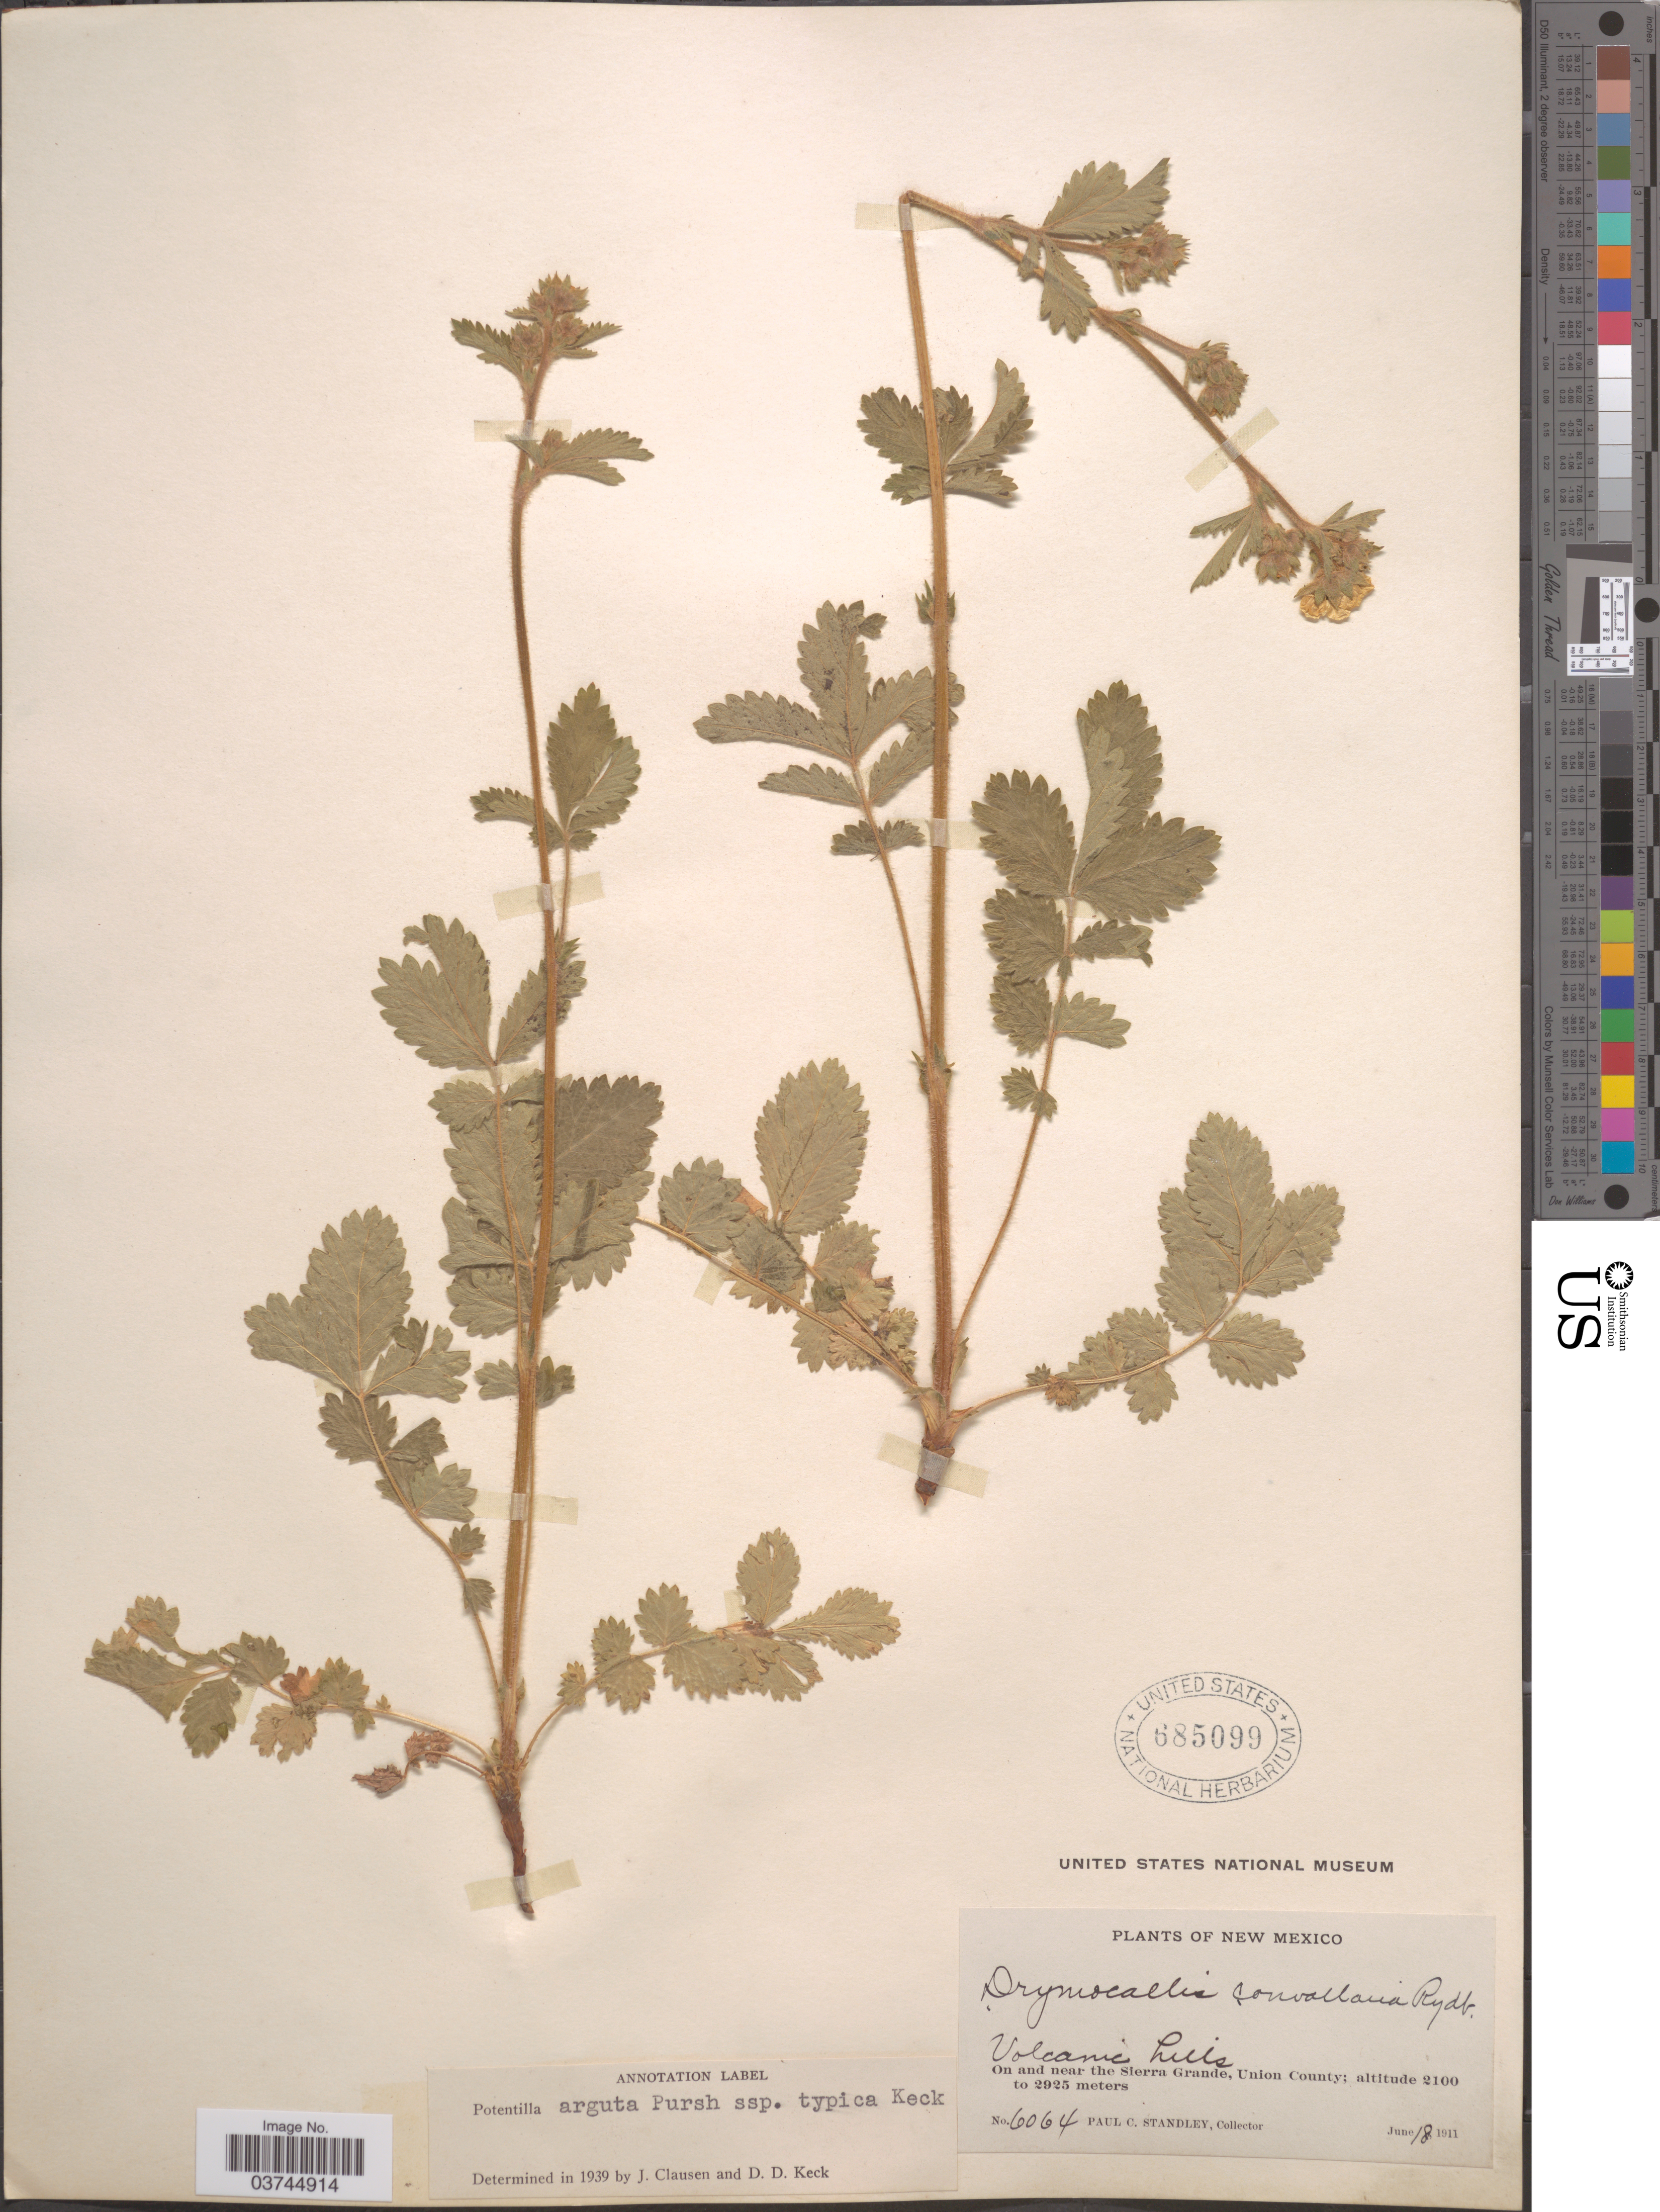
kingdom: Plantae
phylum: Tracheophyta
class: Magnoliopsida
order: Rosales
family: Rosaceae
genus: Drymocallis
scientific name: Drymocallis arguta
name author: (Pursh) Rydb.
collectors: P. C. Standley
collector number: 6064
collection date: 1911-06-18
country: United States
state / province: New Mexico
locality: Volcanic hills. On and near the Sierra Grande, Unjon County.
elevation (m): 2100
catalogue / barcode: US 685099